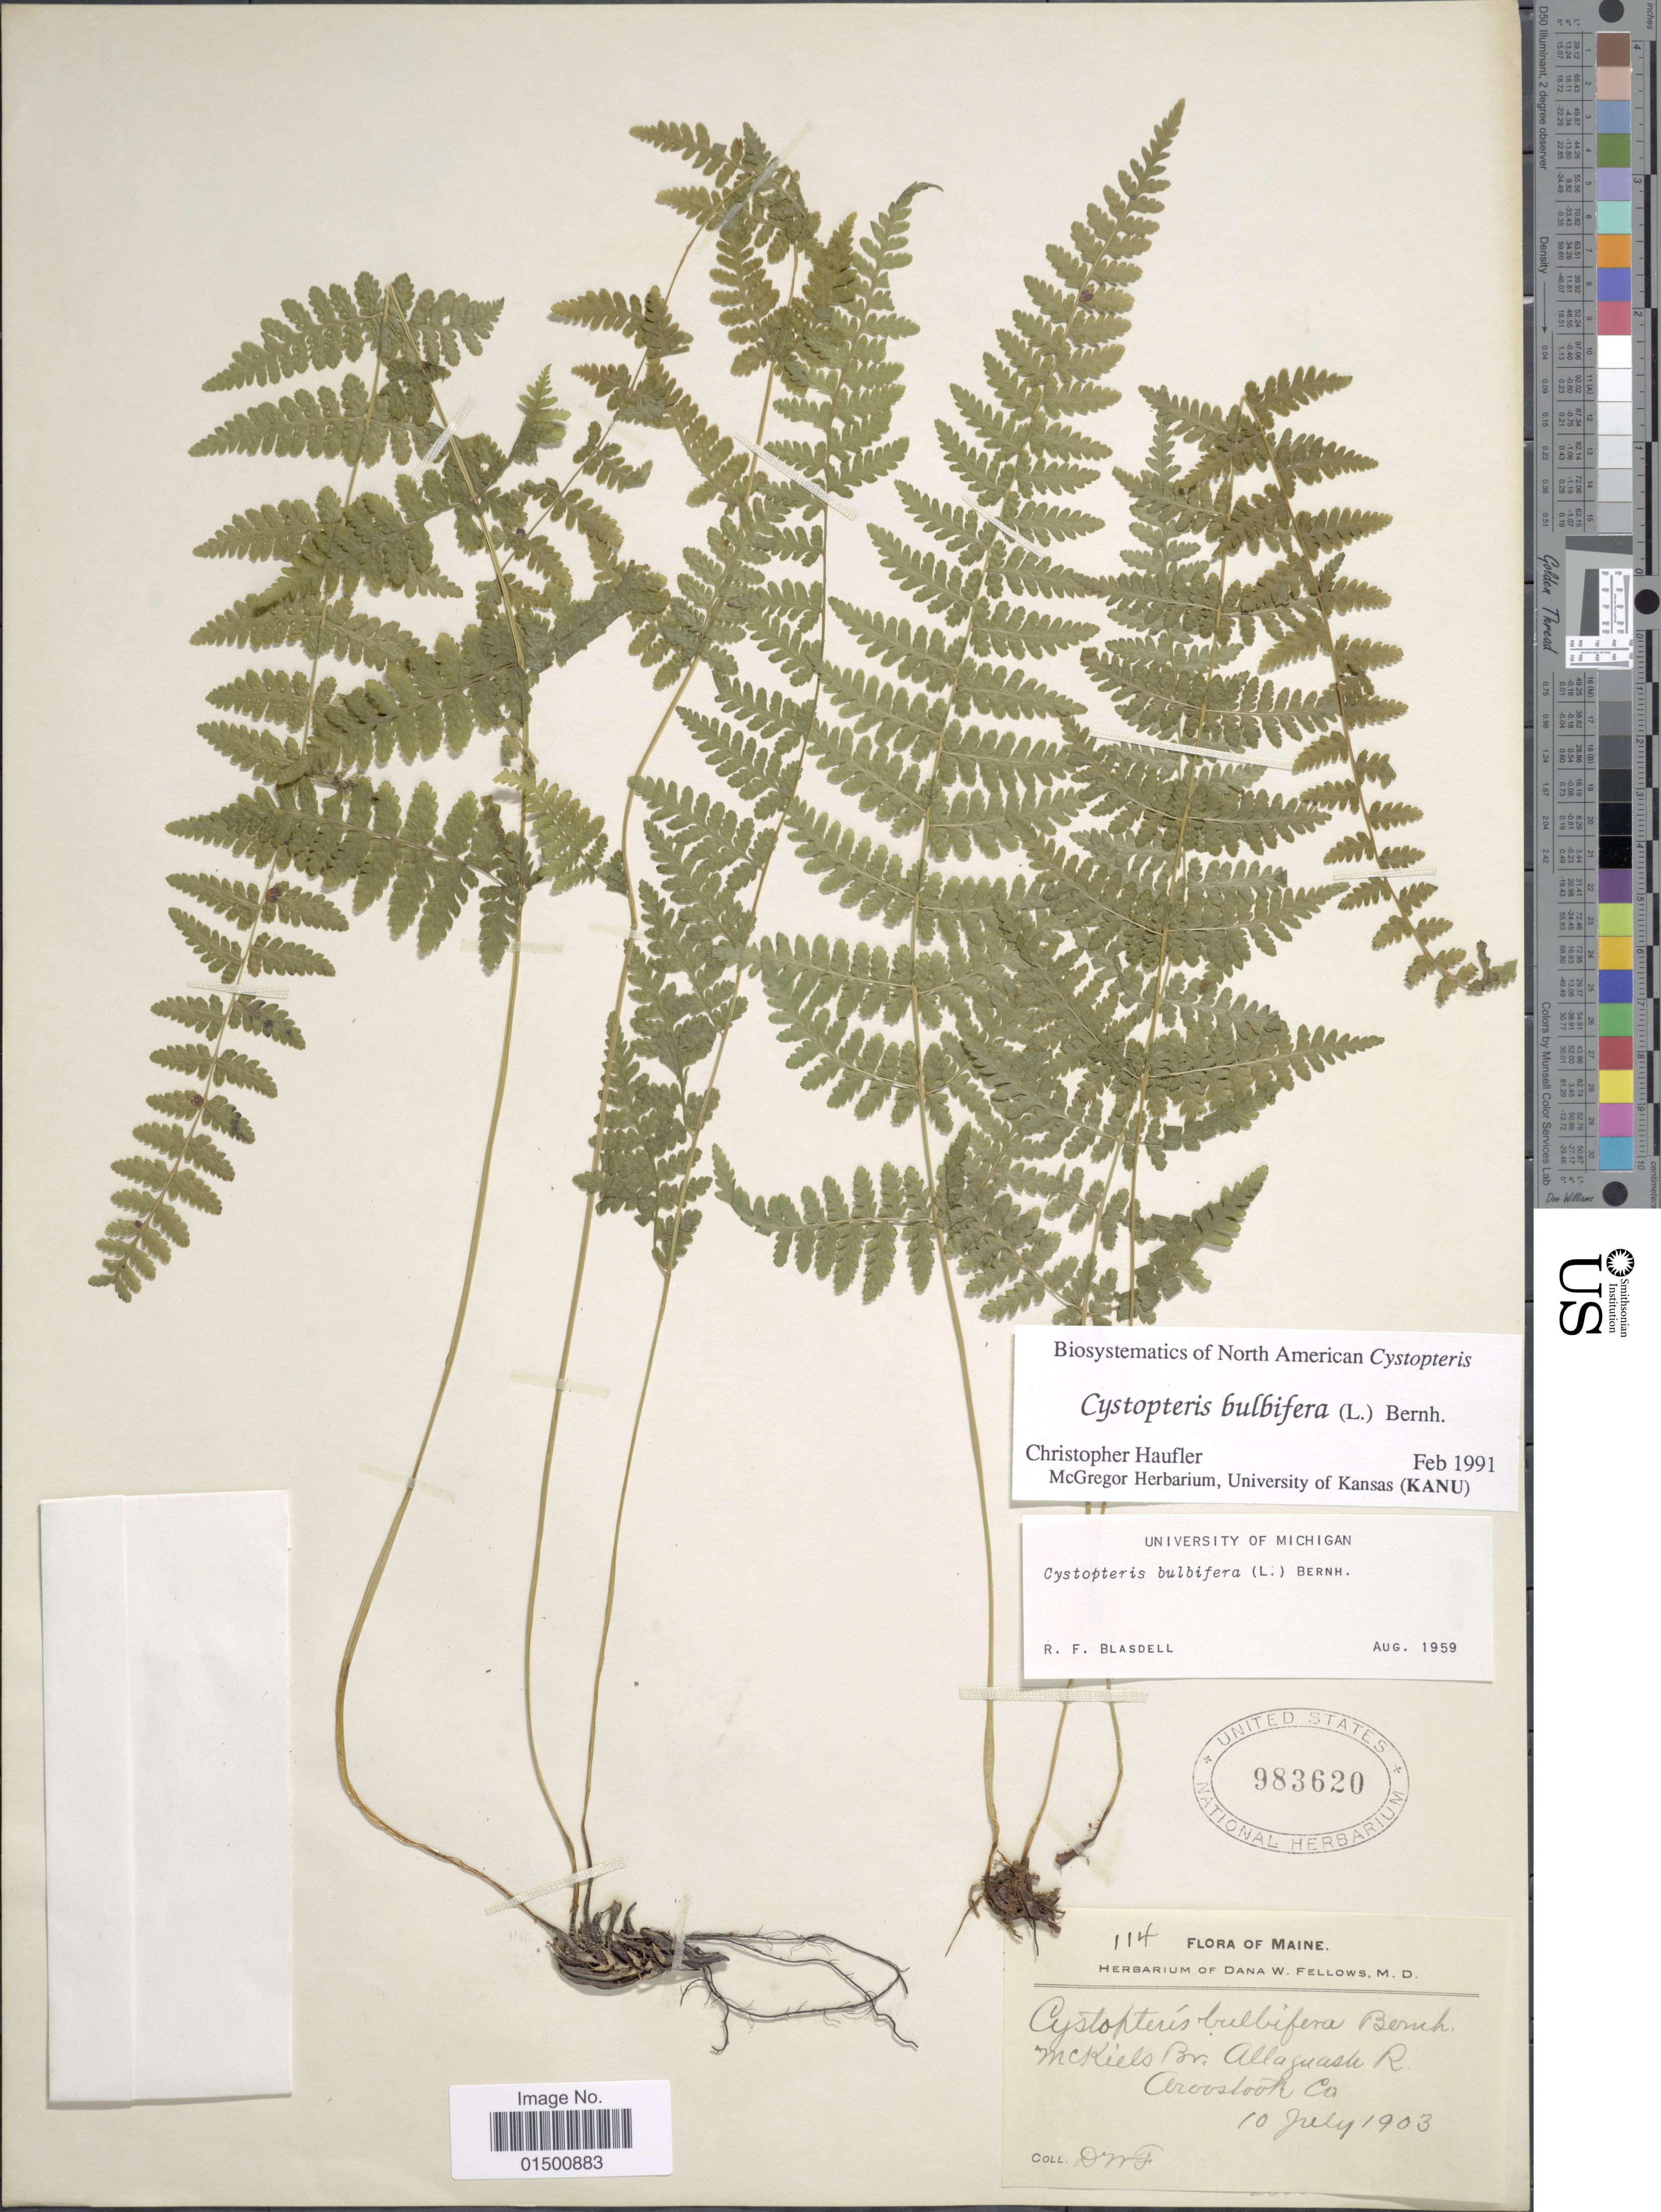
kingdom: Plantae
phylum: Tracheophyta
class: Polypodiopsida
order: Polypodiales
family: Cystopteridaceae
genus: Cystopteris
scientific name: Cystopteris bulbifera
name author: (L.) Bernh.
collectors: D. W. Fellows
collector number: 114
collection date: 1903-07-10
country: United States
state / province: Maine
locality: McKiels Br., Allaguask R., Aroostook Co.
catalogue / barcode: US 983620